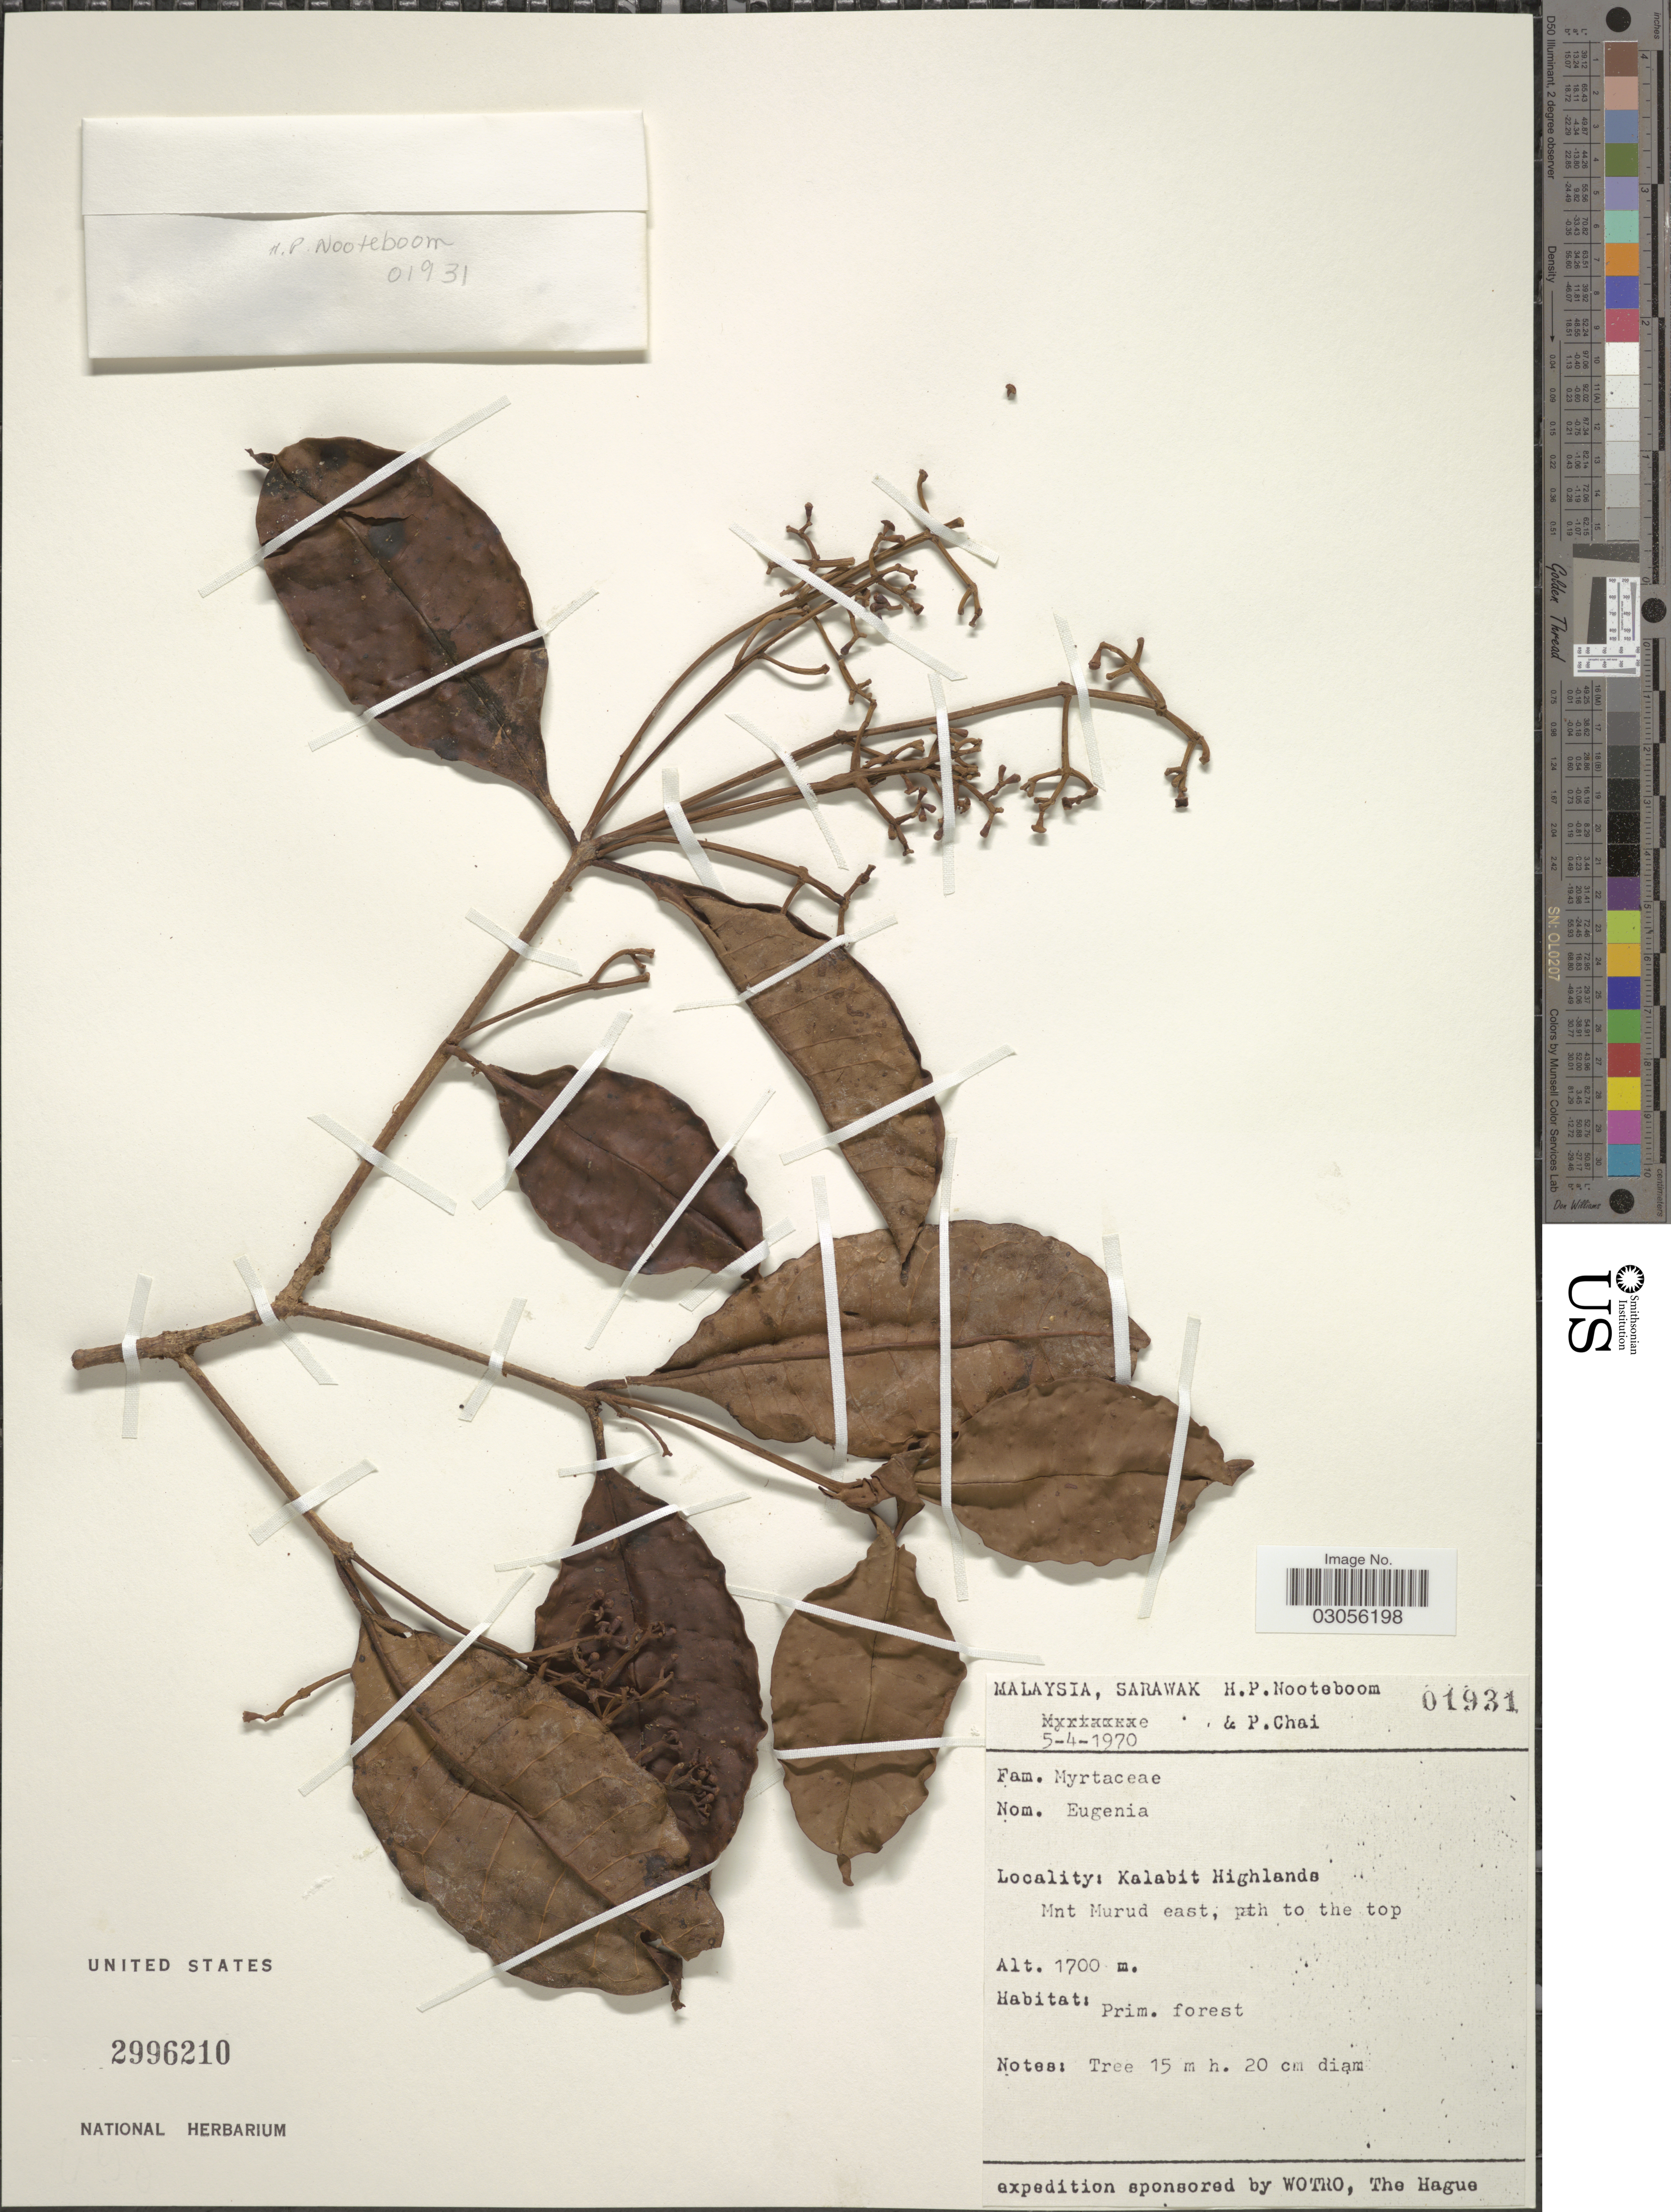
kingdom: Plantae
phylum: Tracheophyta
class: Magnoliopsida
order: Myrtales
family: Myrtaceae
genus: Syzygium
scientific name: Syzygium sp.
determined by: Strong, M. T., (US), Smithsonian Institution - National Museum of Natural History (UNITED STATES)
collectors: H. P. Nooteboom & P. Chai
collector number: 01931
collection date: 1970-04-05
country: Malaysia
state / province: Sarawak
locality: Kalabit Highlands. Mnt Murud east, pth to the top.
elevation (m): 1700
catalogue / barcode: US 2996210